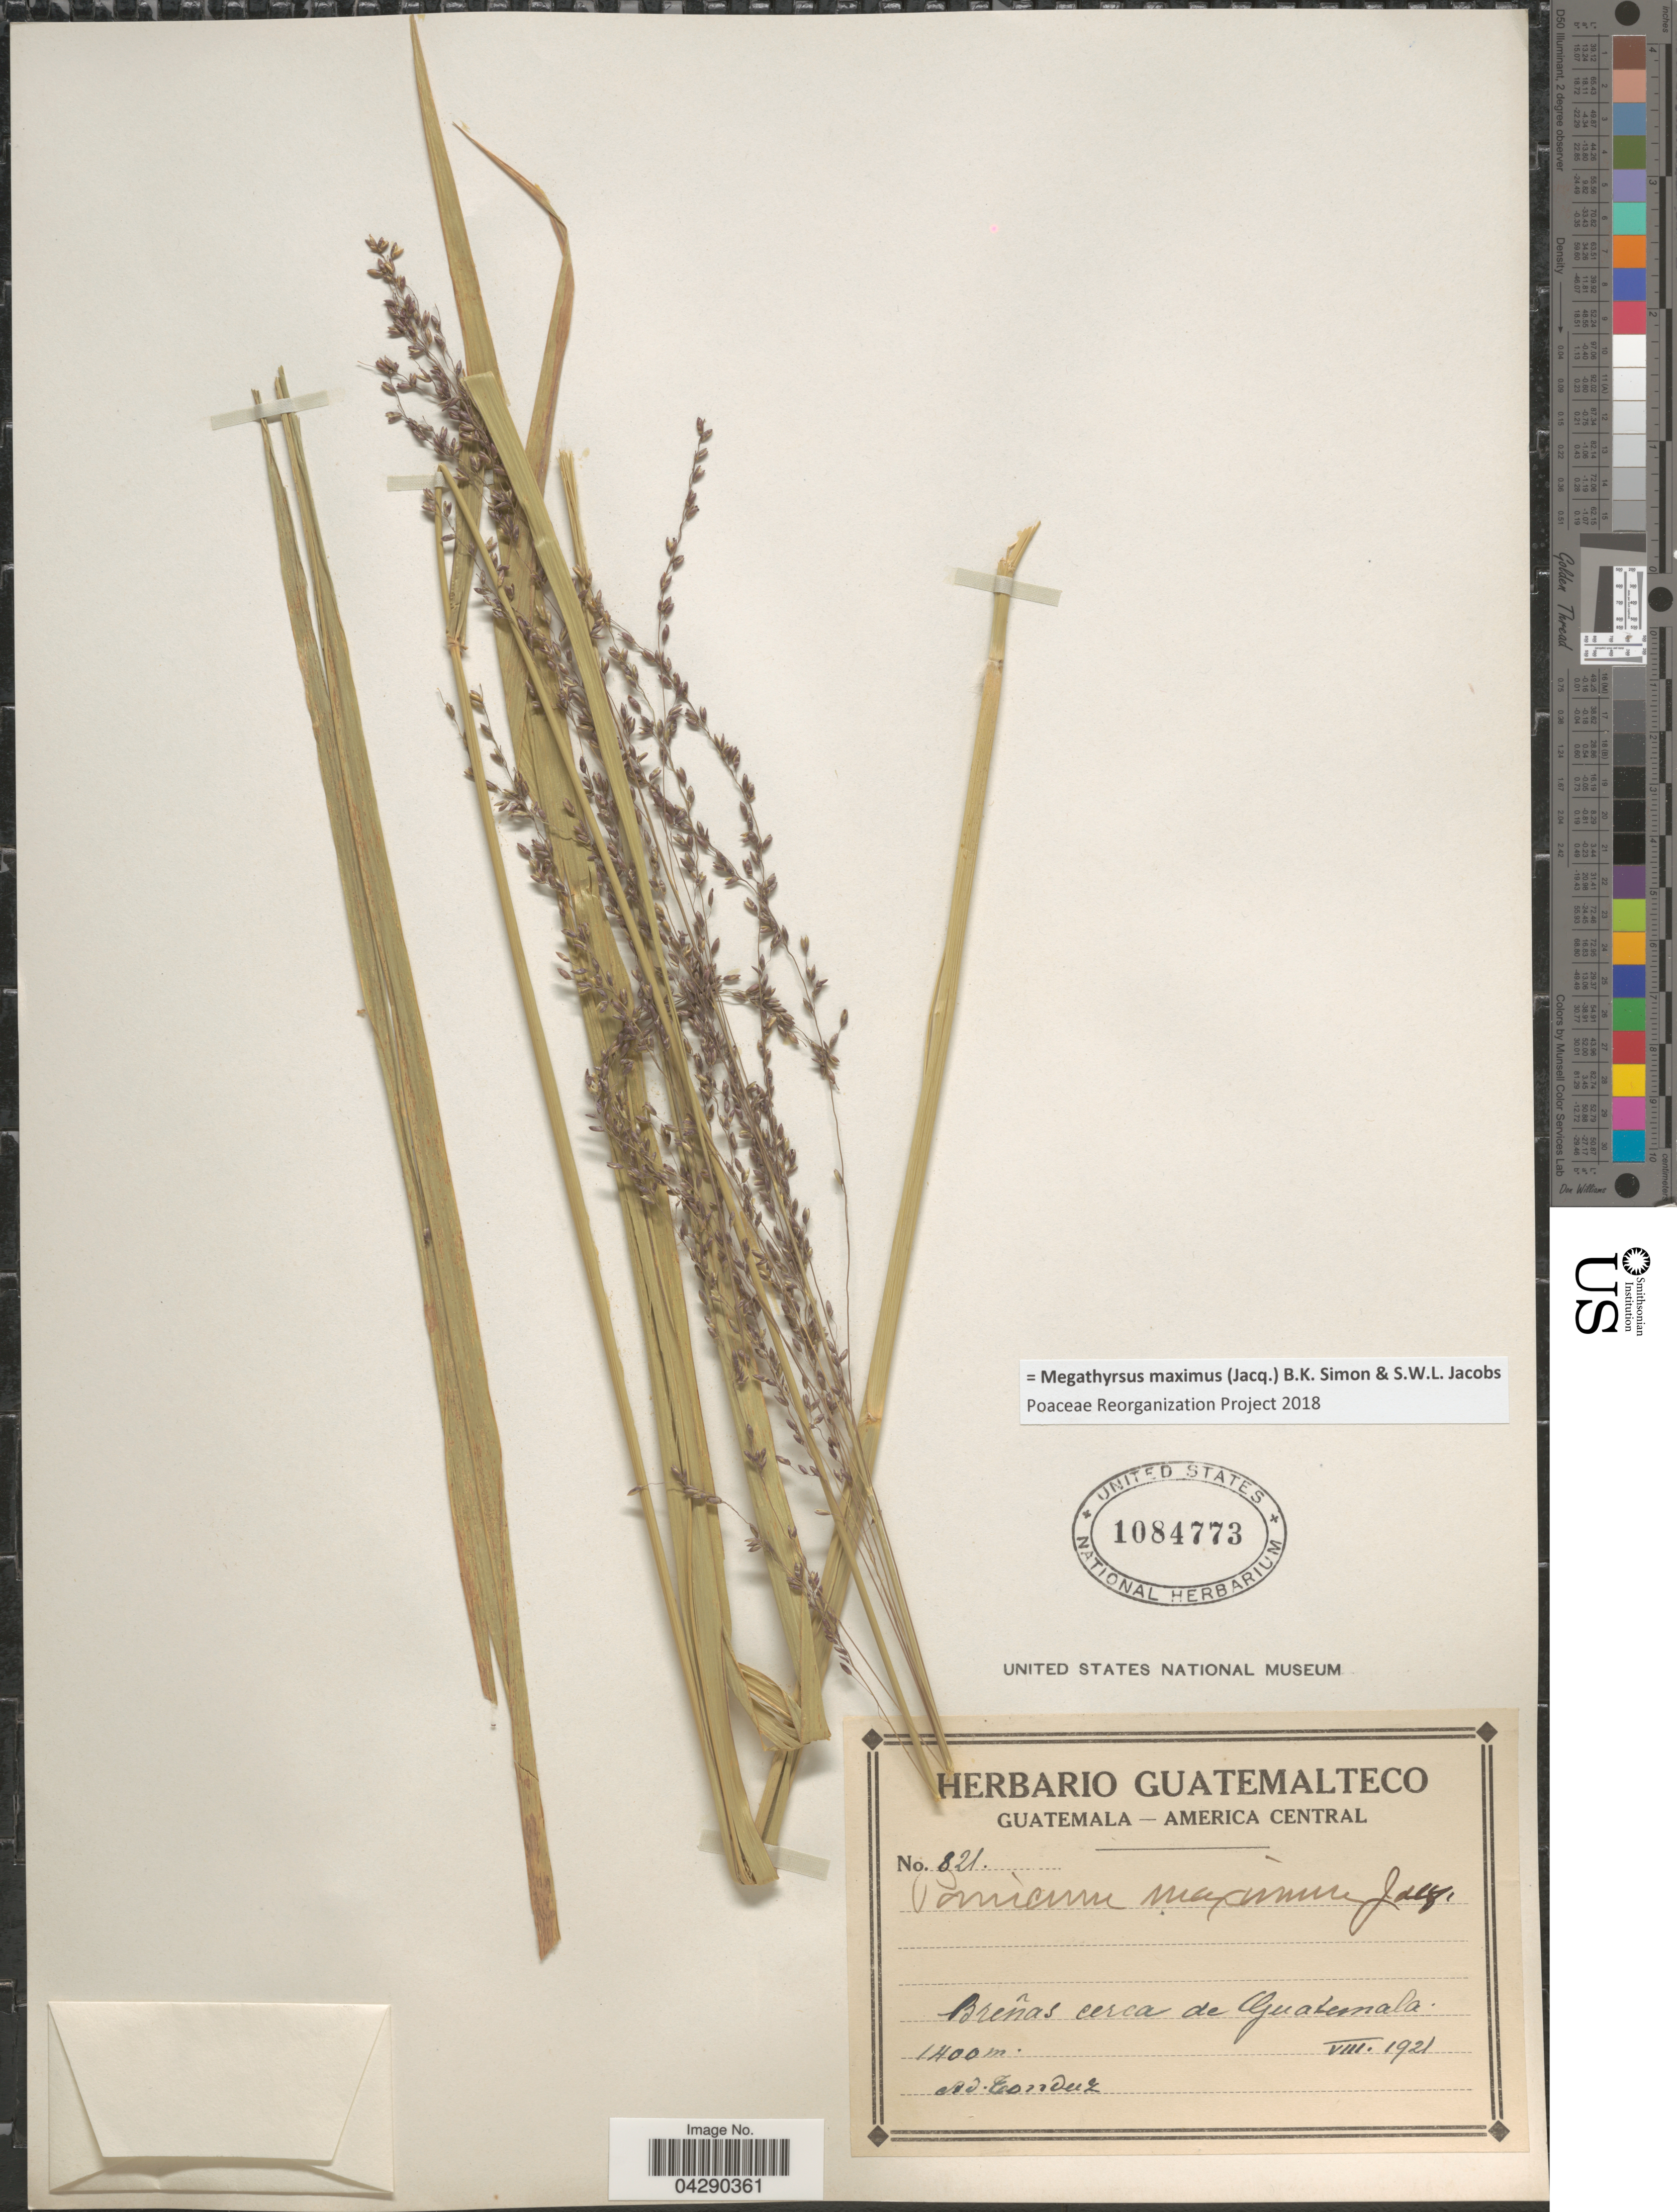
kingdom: Plantae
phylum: Tracheophyta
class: Liliopsida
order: Poales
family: Poaceae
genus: Megathyrsus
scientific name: Megathyrsus maximus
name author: (Jacq.) B.K. Simon & S.W.L. Jacobs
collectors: A. Tonduz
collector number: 821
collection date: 1921-08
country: Guatemala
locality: Breñas cerca de Guatemala.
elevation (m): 1400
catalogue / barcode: US 1084773